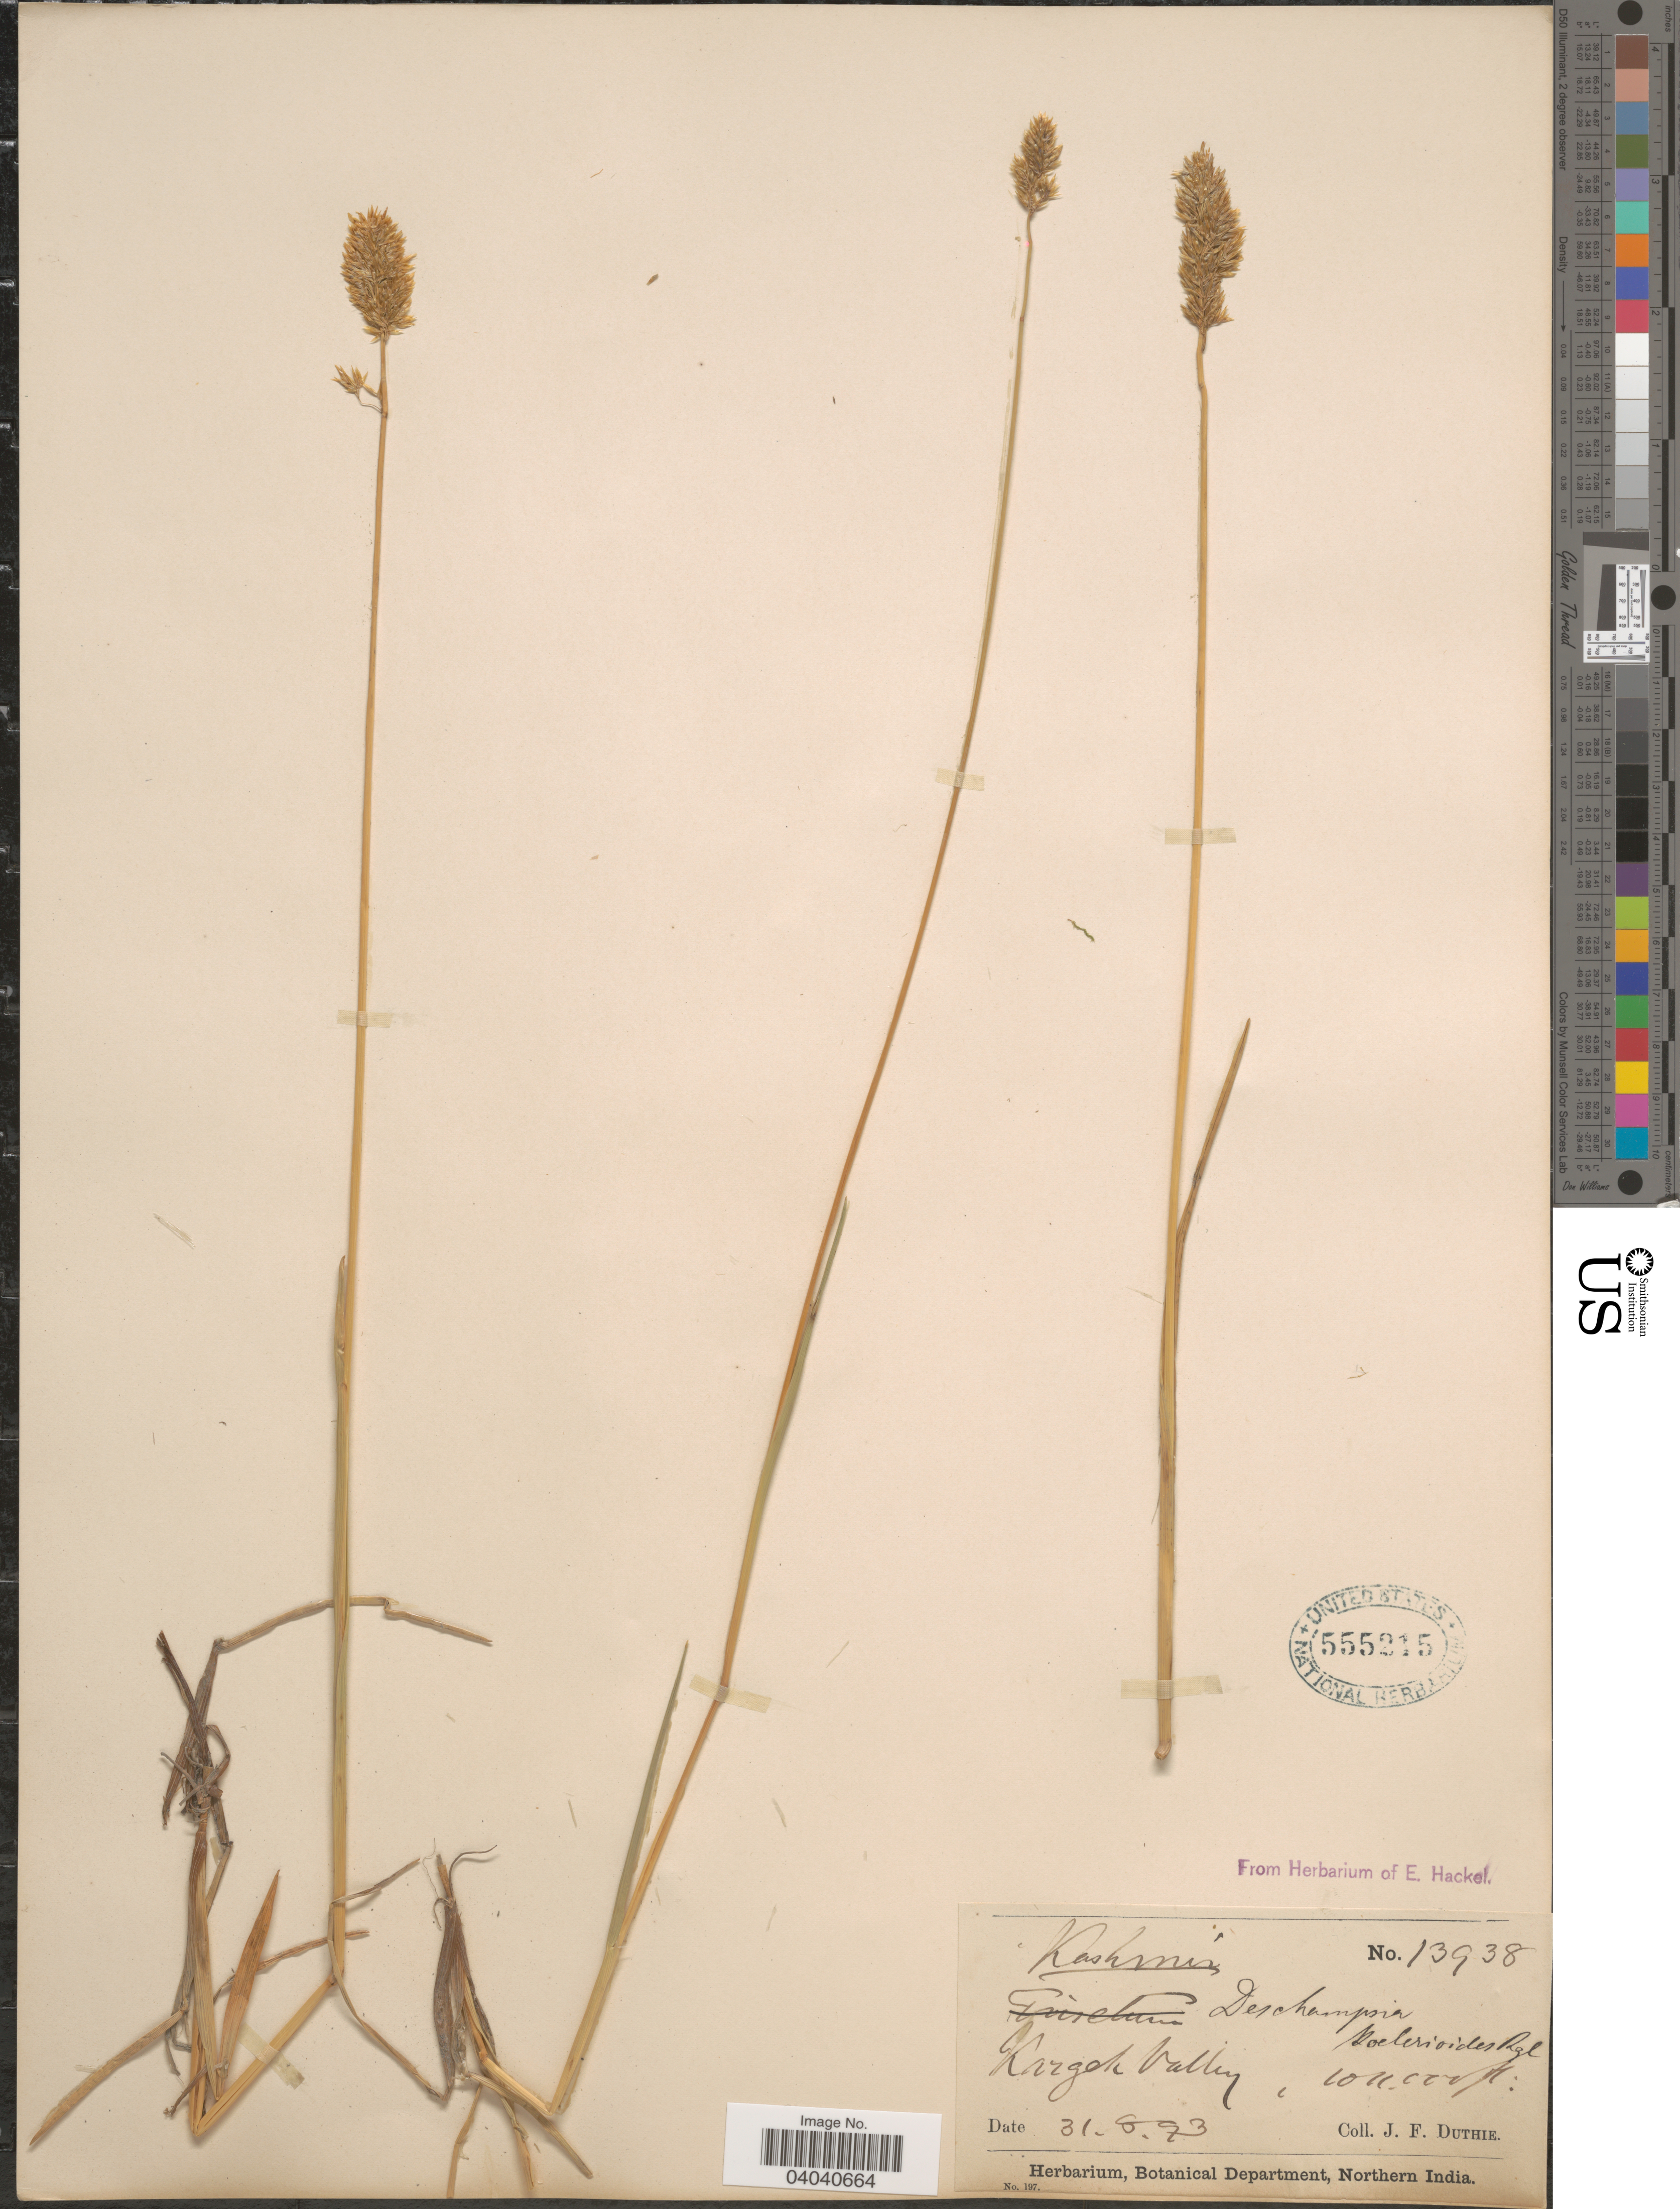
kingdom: Plantae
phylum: Tracheophyta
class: Liliopsida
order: Poales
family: Poaceae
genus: Deschampsia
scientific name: Deschampsia koelerioides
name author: Regel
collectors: J. F. Duthie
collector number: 13938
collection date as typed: Transcribed d/m/y: 31/8/93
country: India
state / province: Jammu and Kashmir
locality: Kashmir. Kargeh Valley.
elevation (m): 3048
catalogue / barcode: US 555215